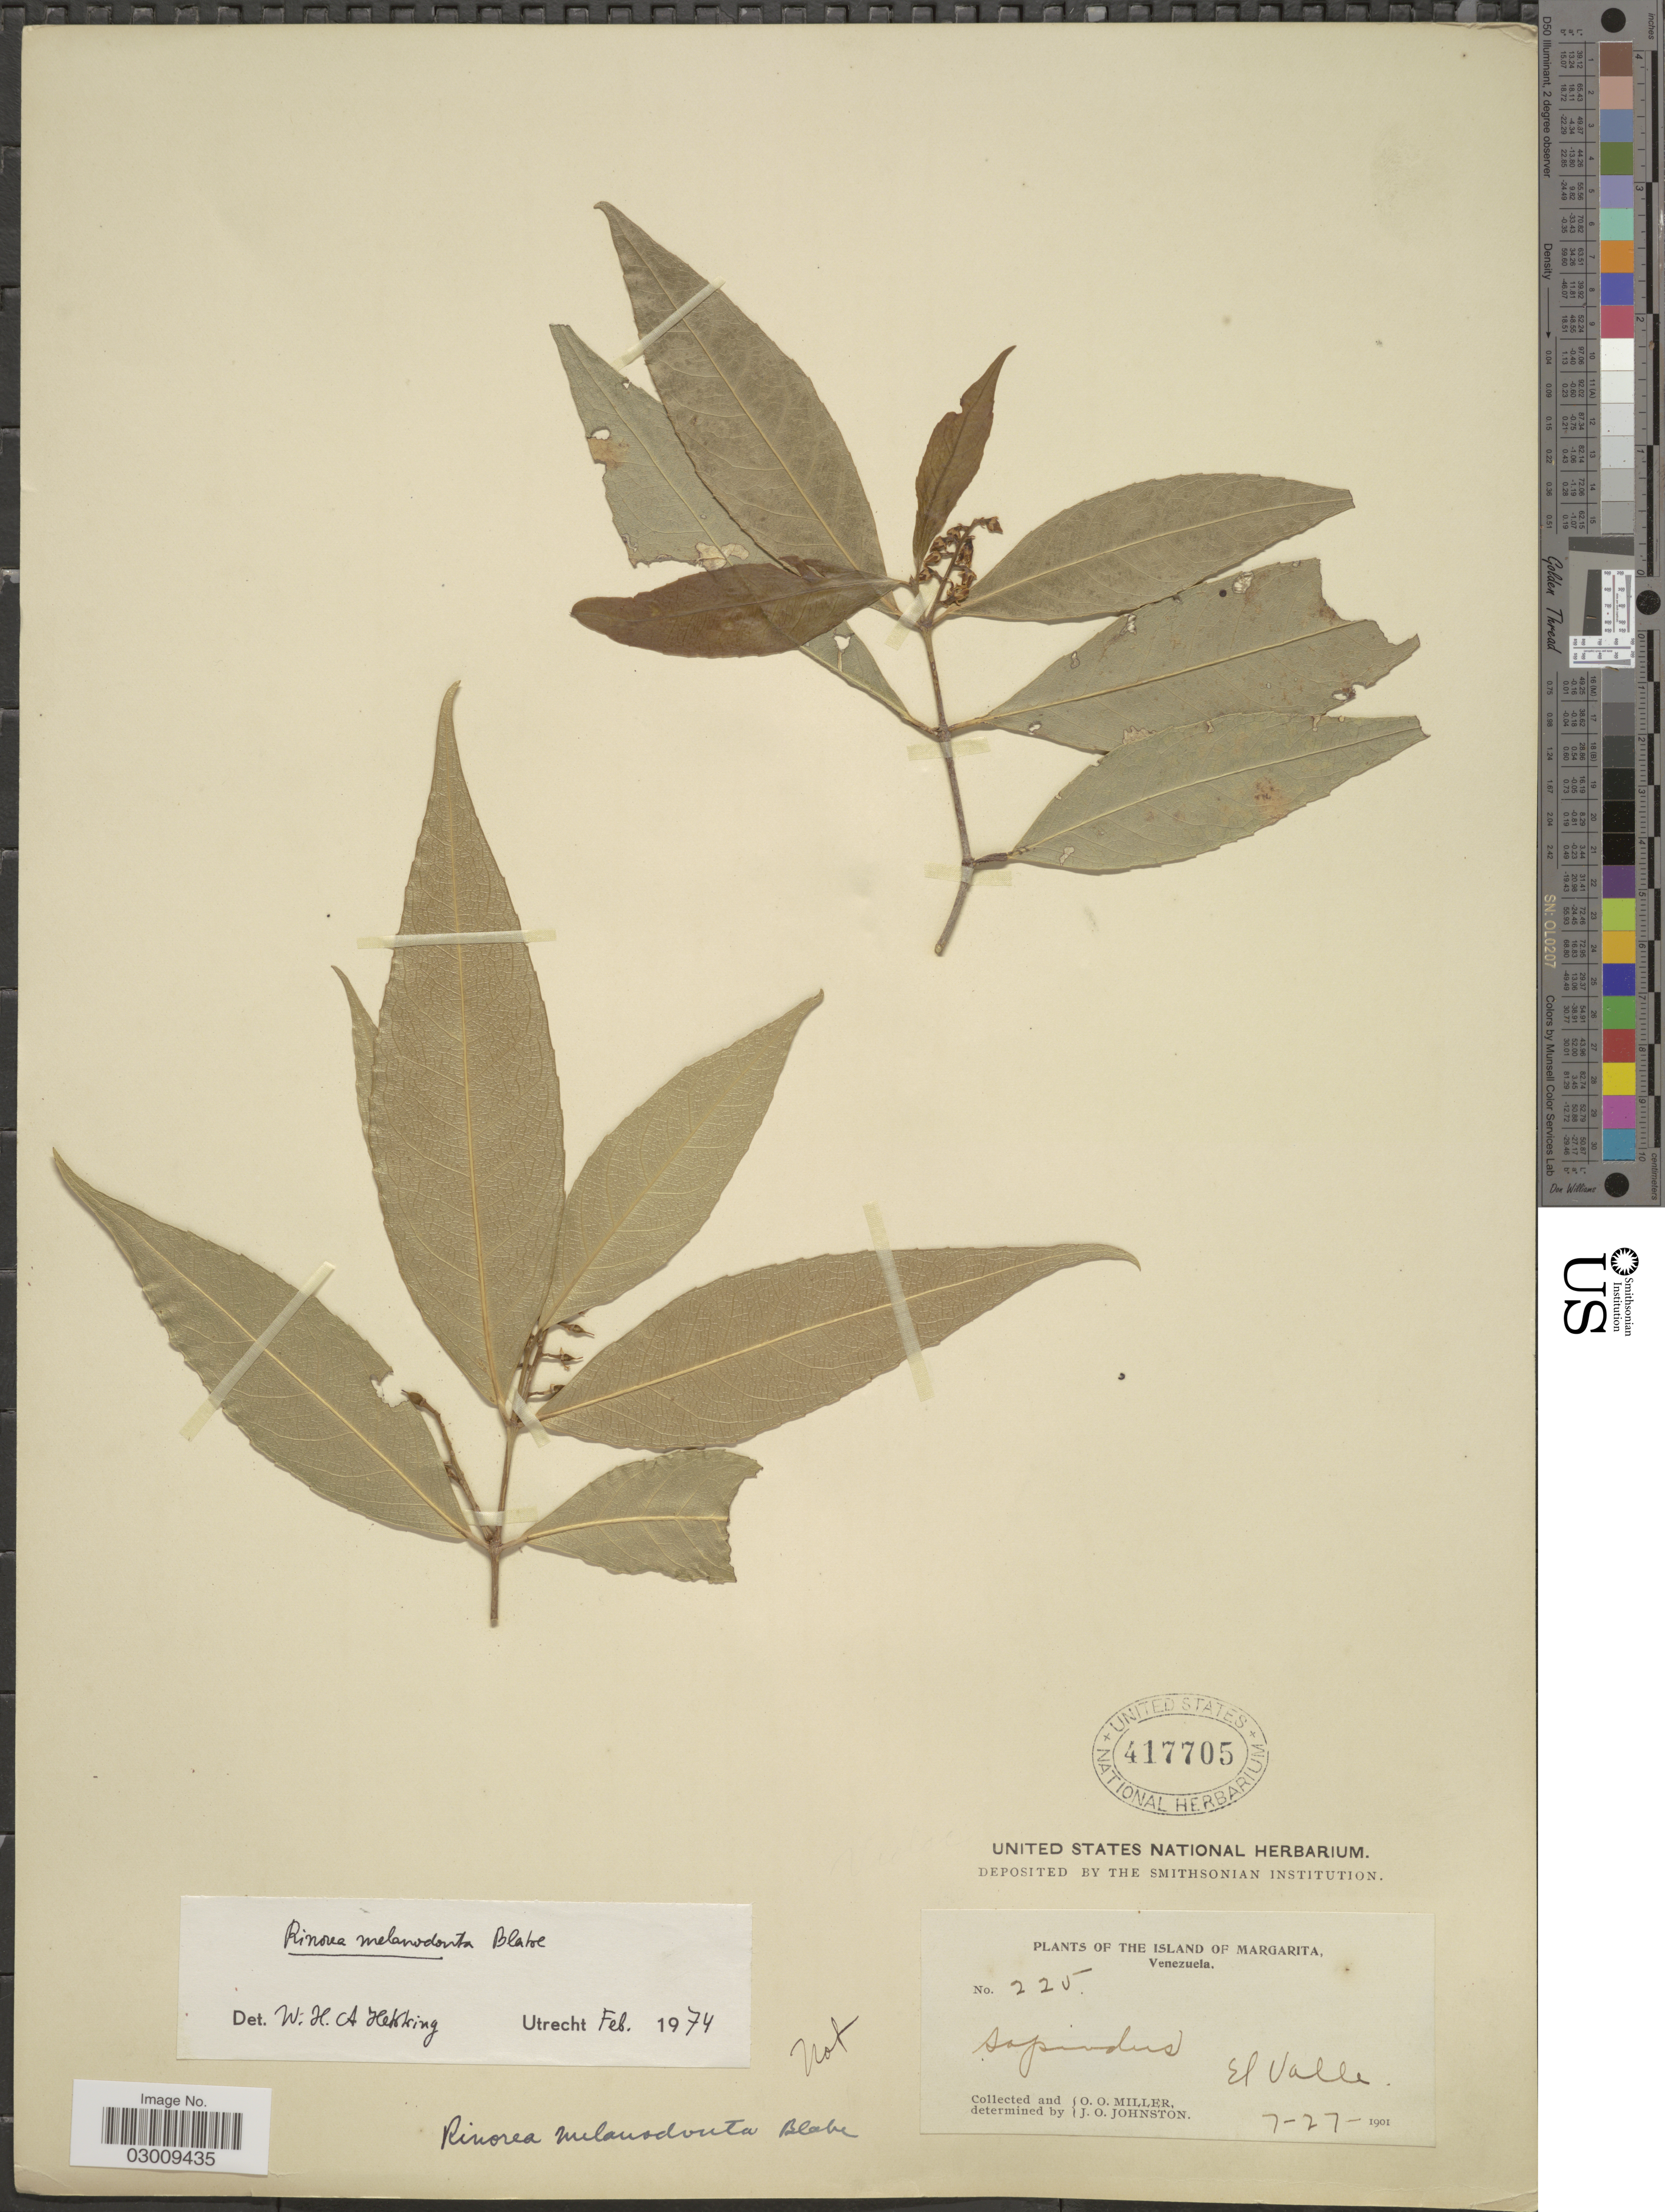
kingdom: Plantae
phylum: Tracheophyta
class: Magnoliopsida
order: Malpighiales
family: Violaceae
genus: Rinorea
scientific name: Rinorea melanodonta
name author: S.F. Blake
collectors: O. O. Miller & J. Johnston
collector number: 225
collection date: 1901-07-27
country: Venezuela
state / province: Nueva Esparta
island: Margarita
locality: Island of Margarita. El Valle.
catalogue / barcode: US 417705